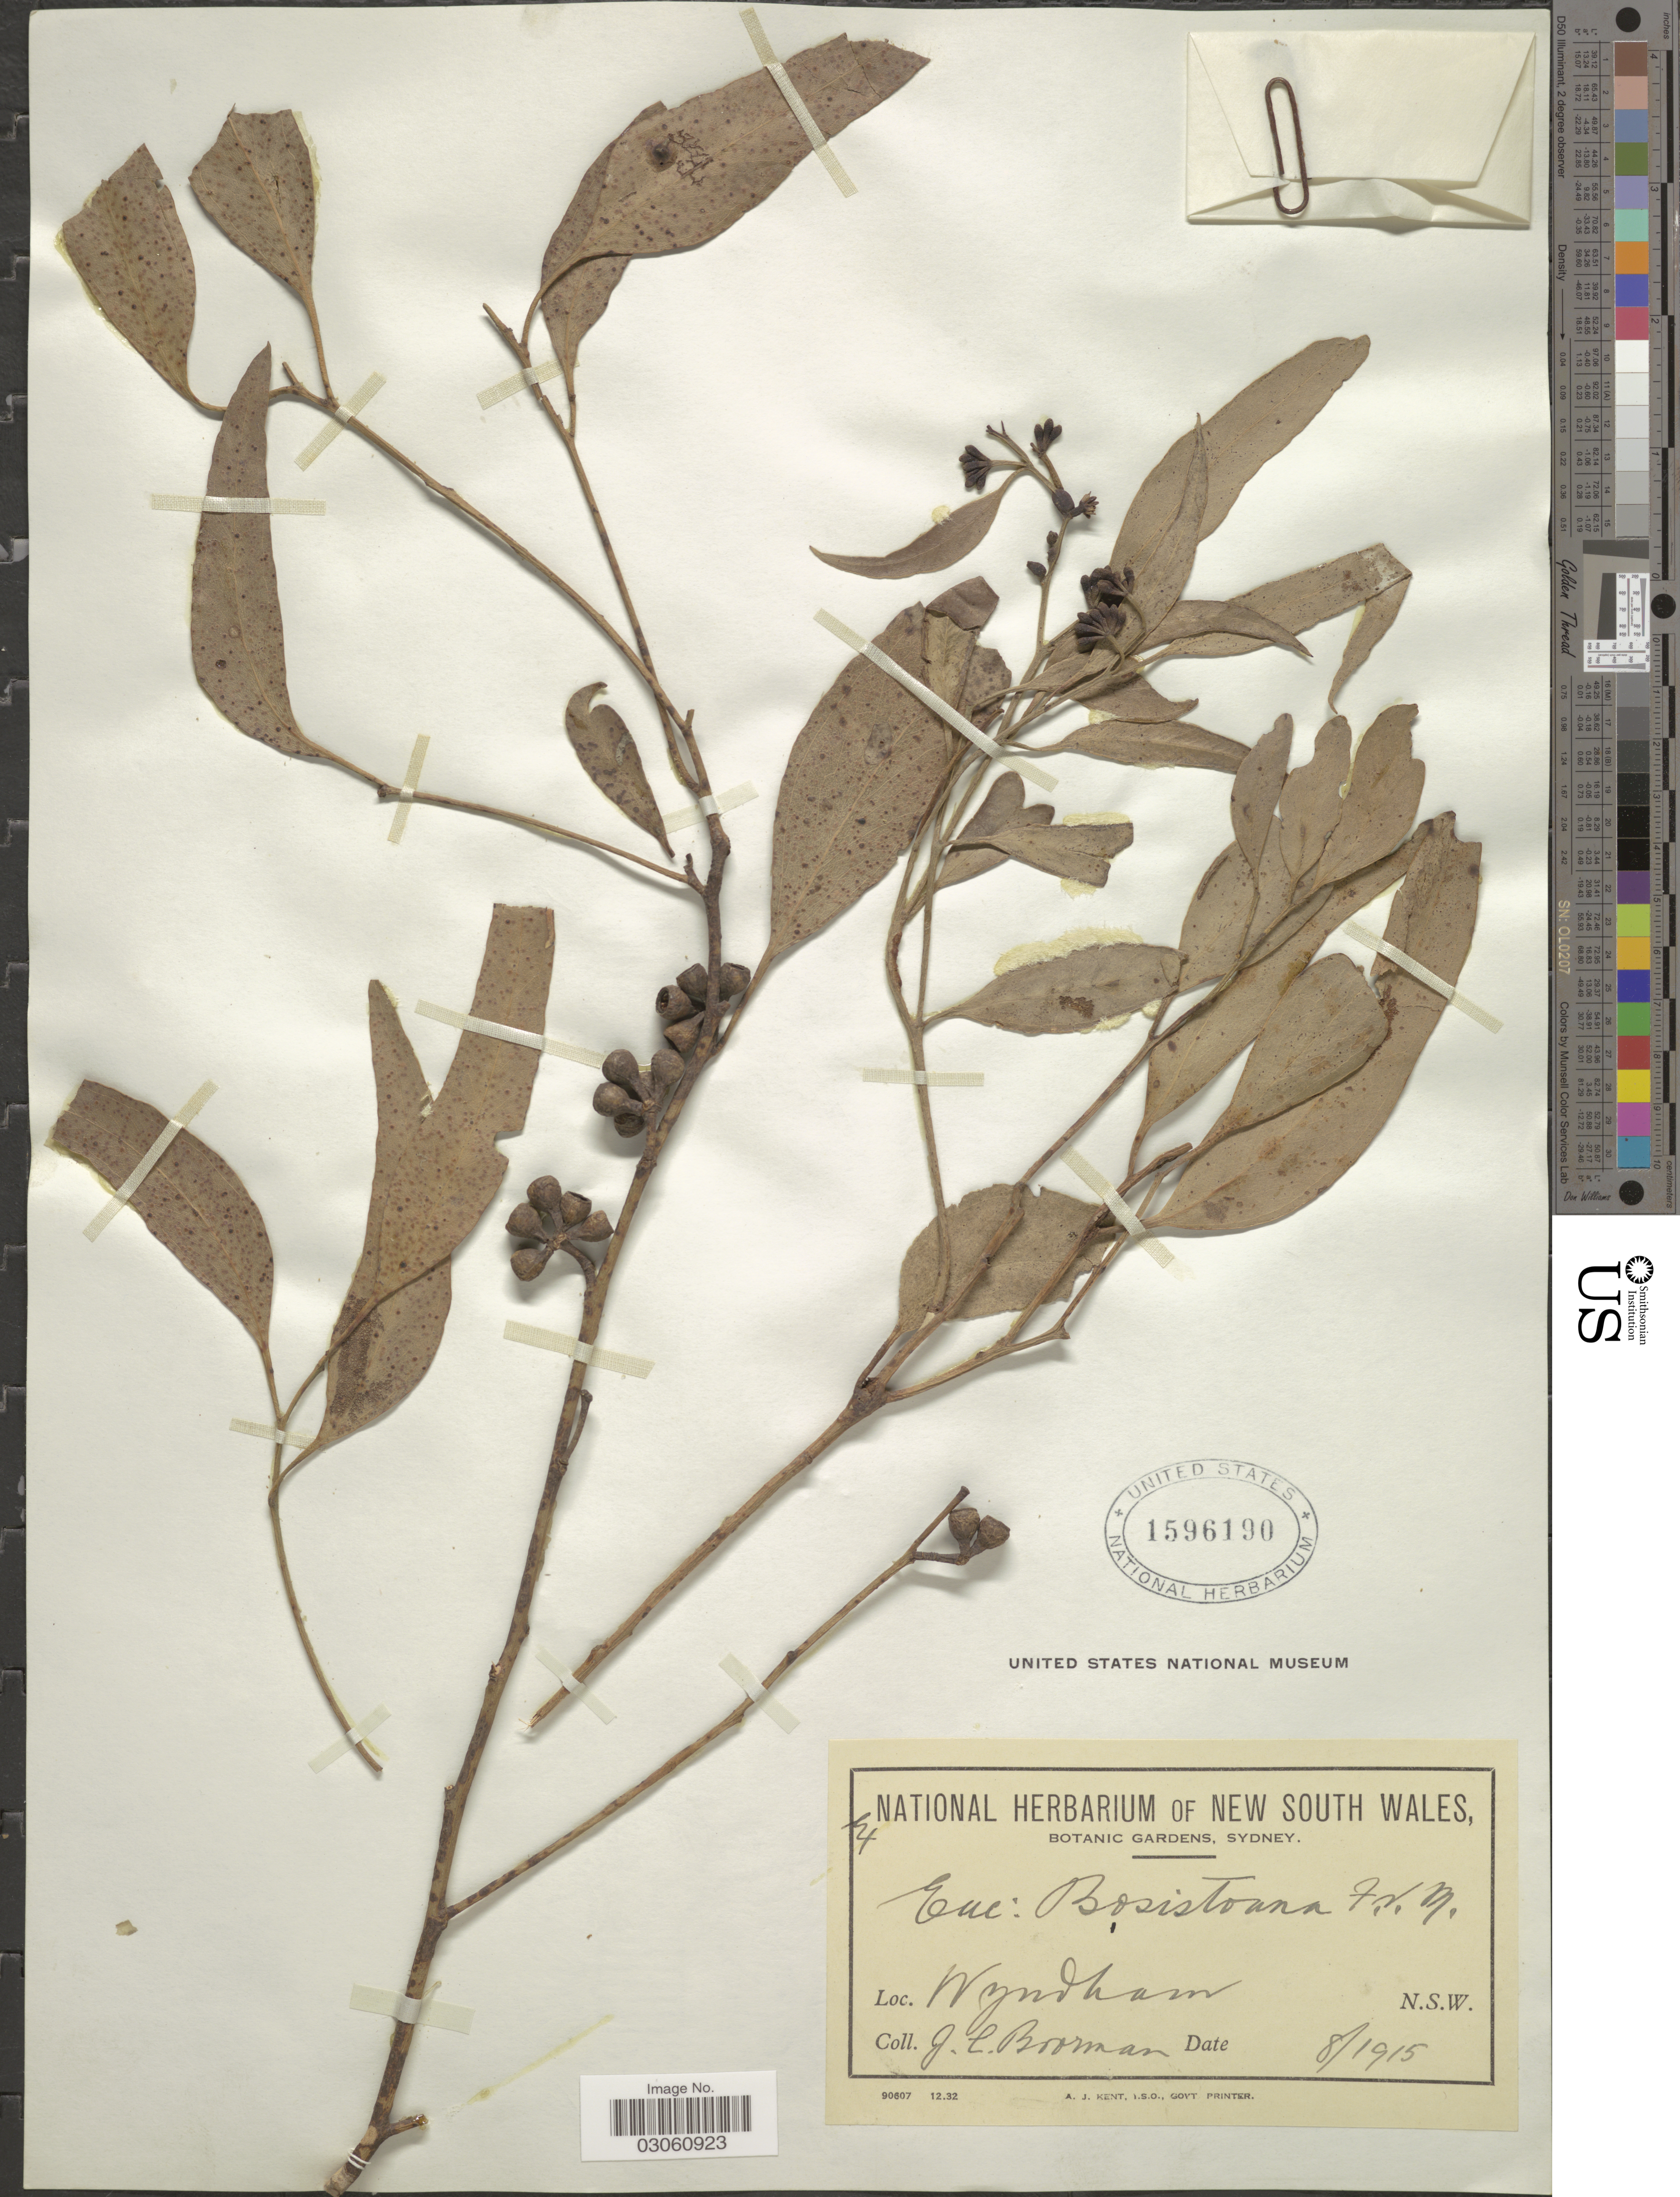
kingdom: Plantae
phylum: Tracheophyta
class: Magnoliopsida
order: Myrtales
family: Myrtaceae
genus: Eucalyptus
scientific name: Eucalyptus bosistoana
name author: F. Muell.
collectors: J. Boorman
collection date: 1915-08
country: Australia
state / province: New South Wales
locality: Wyndham.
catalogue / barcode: US 1596190